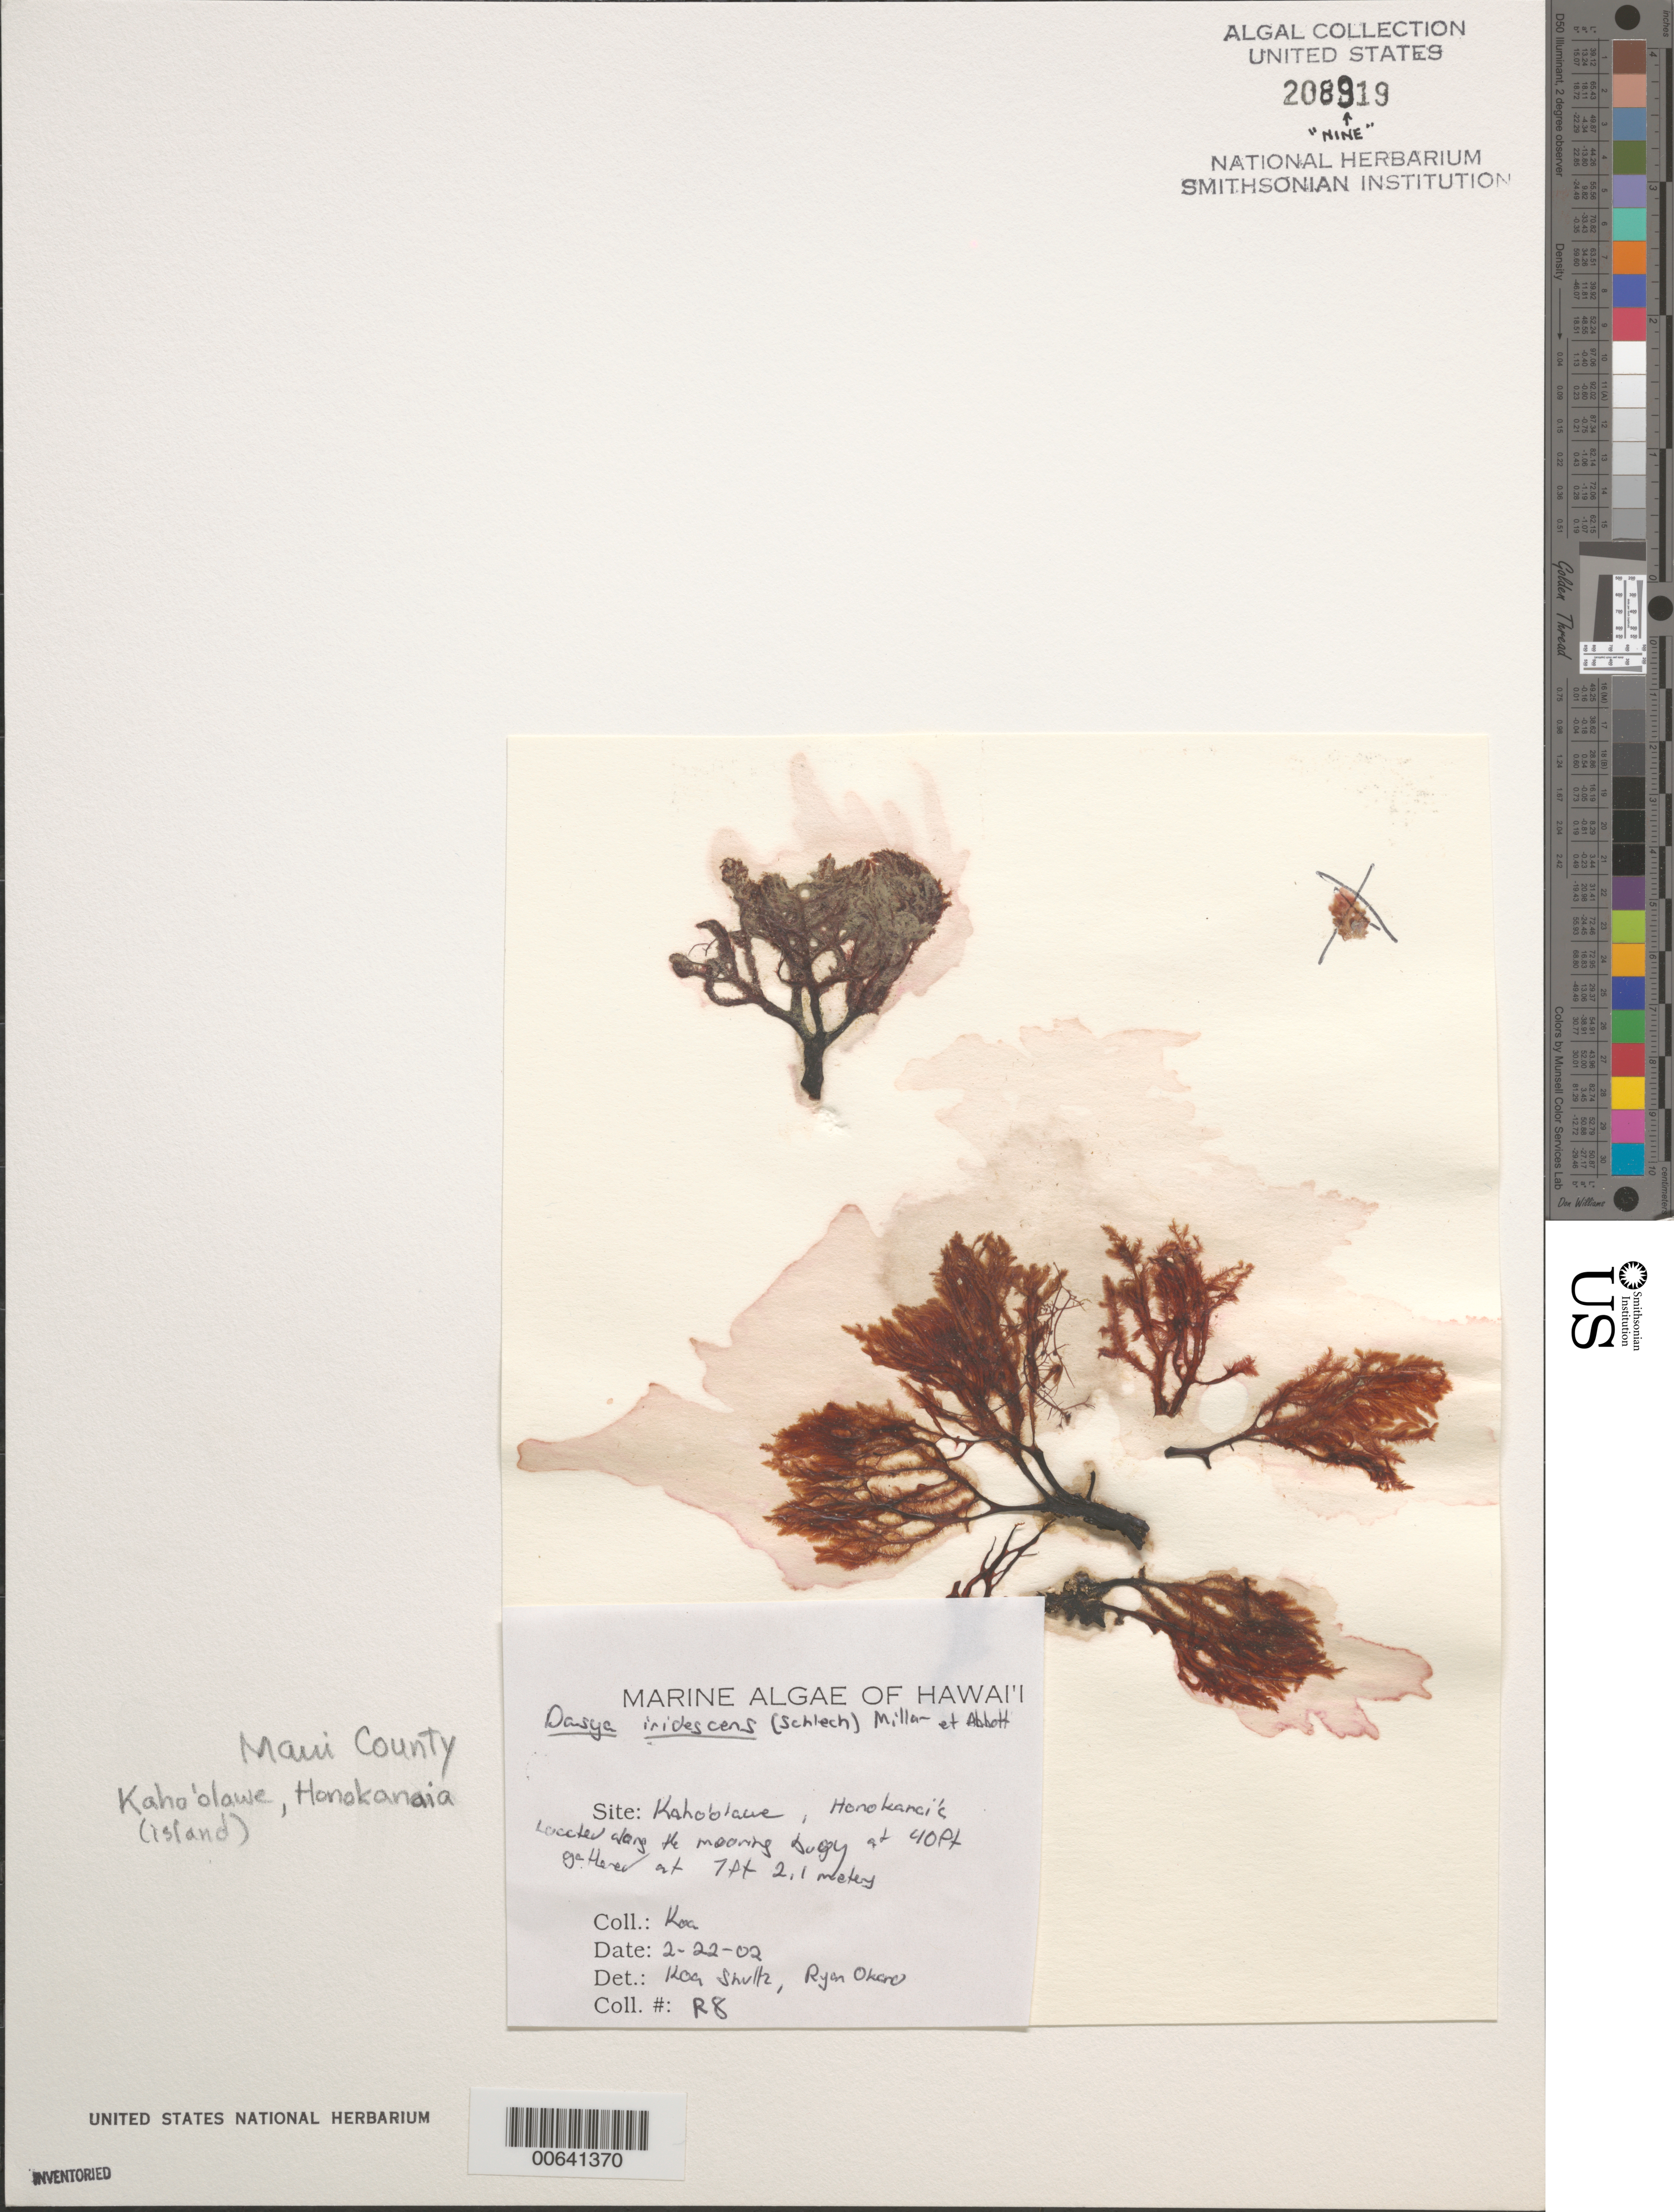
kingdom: Plantae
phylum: Rhodophyta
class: Florideophyceae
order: Ceramiales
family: Dasyaceae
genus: Dasya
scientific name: Dasya iridescens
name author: (Schlech) A.J.K. Millar & I.A. Abbott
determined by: Shultz, K.; Okano, Ryan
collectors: K. Shultz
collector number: R8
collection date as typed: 22 Feb 2002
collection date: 2002-02-22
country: United States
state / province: Hawaii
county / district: Maui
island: Maui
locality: Kaho'olawe, Honokanaia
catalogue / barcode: US 208919